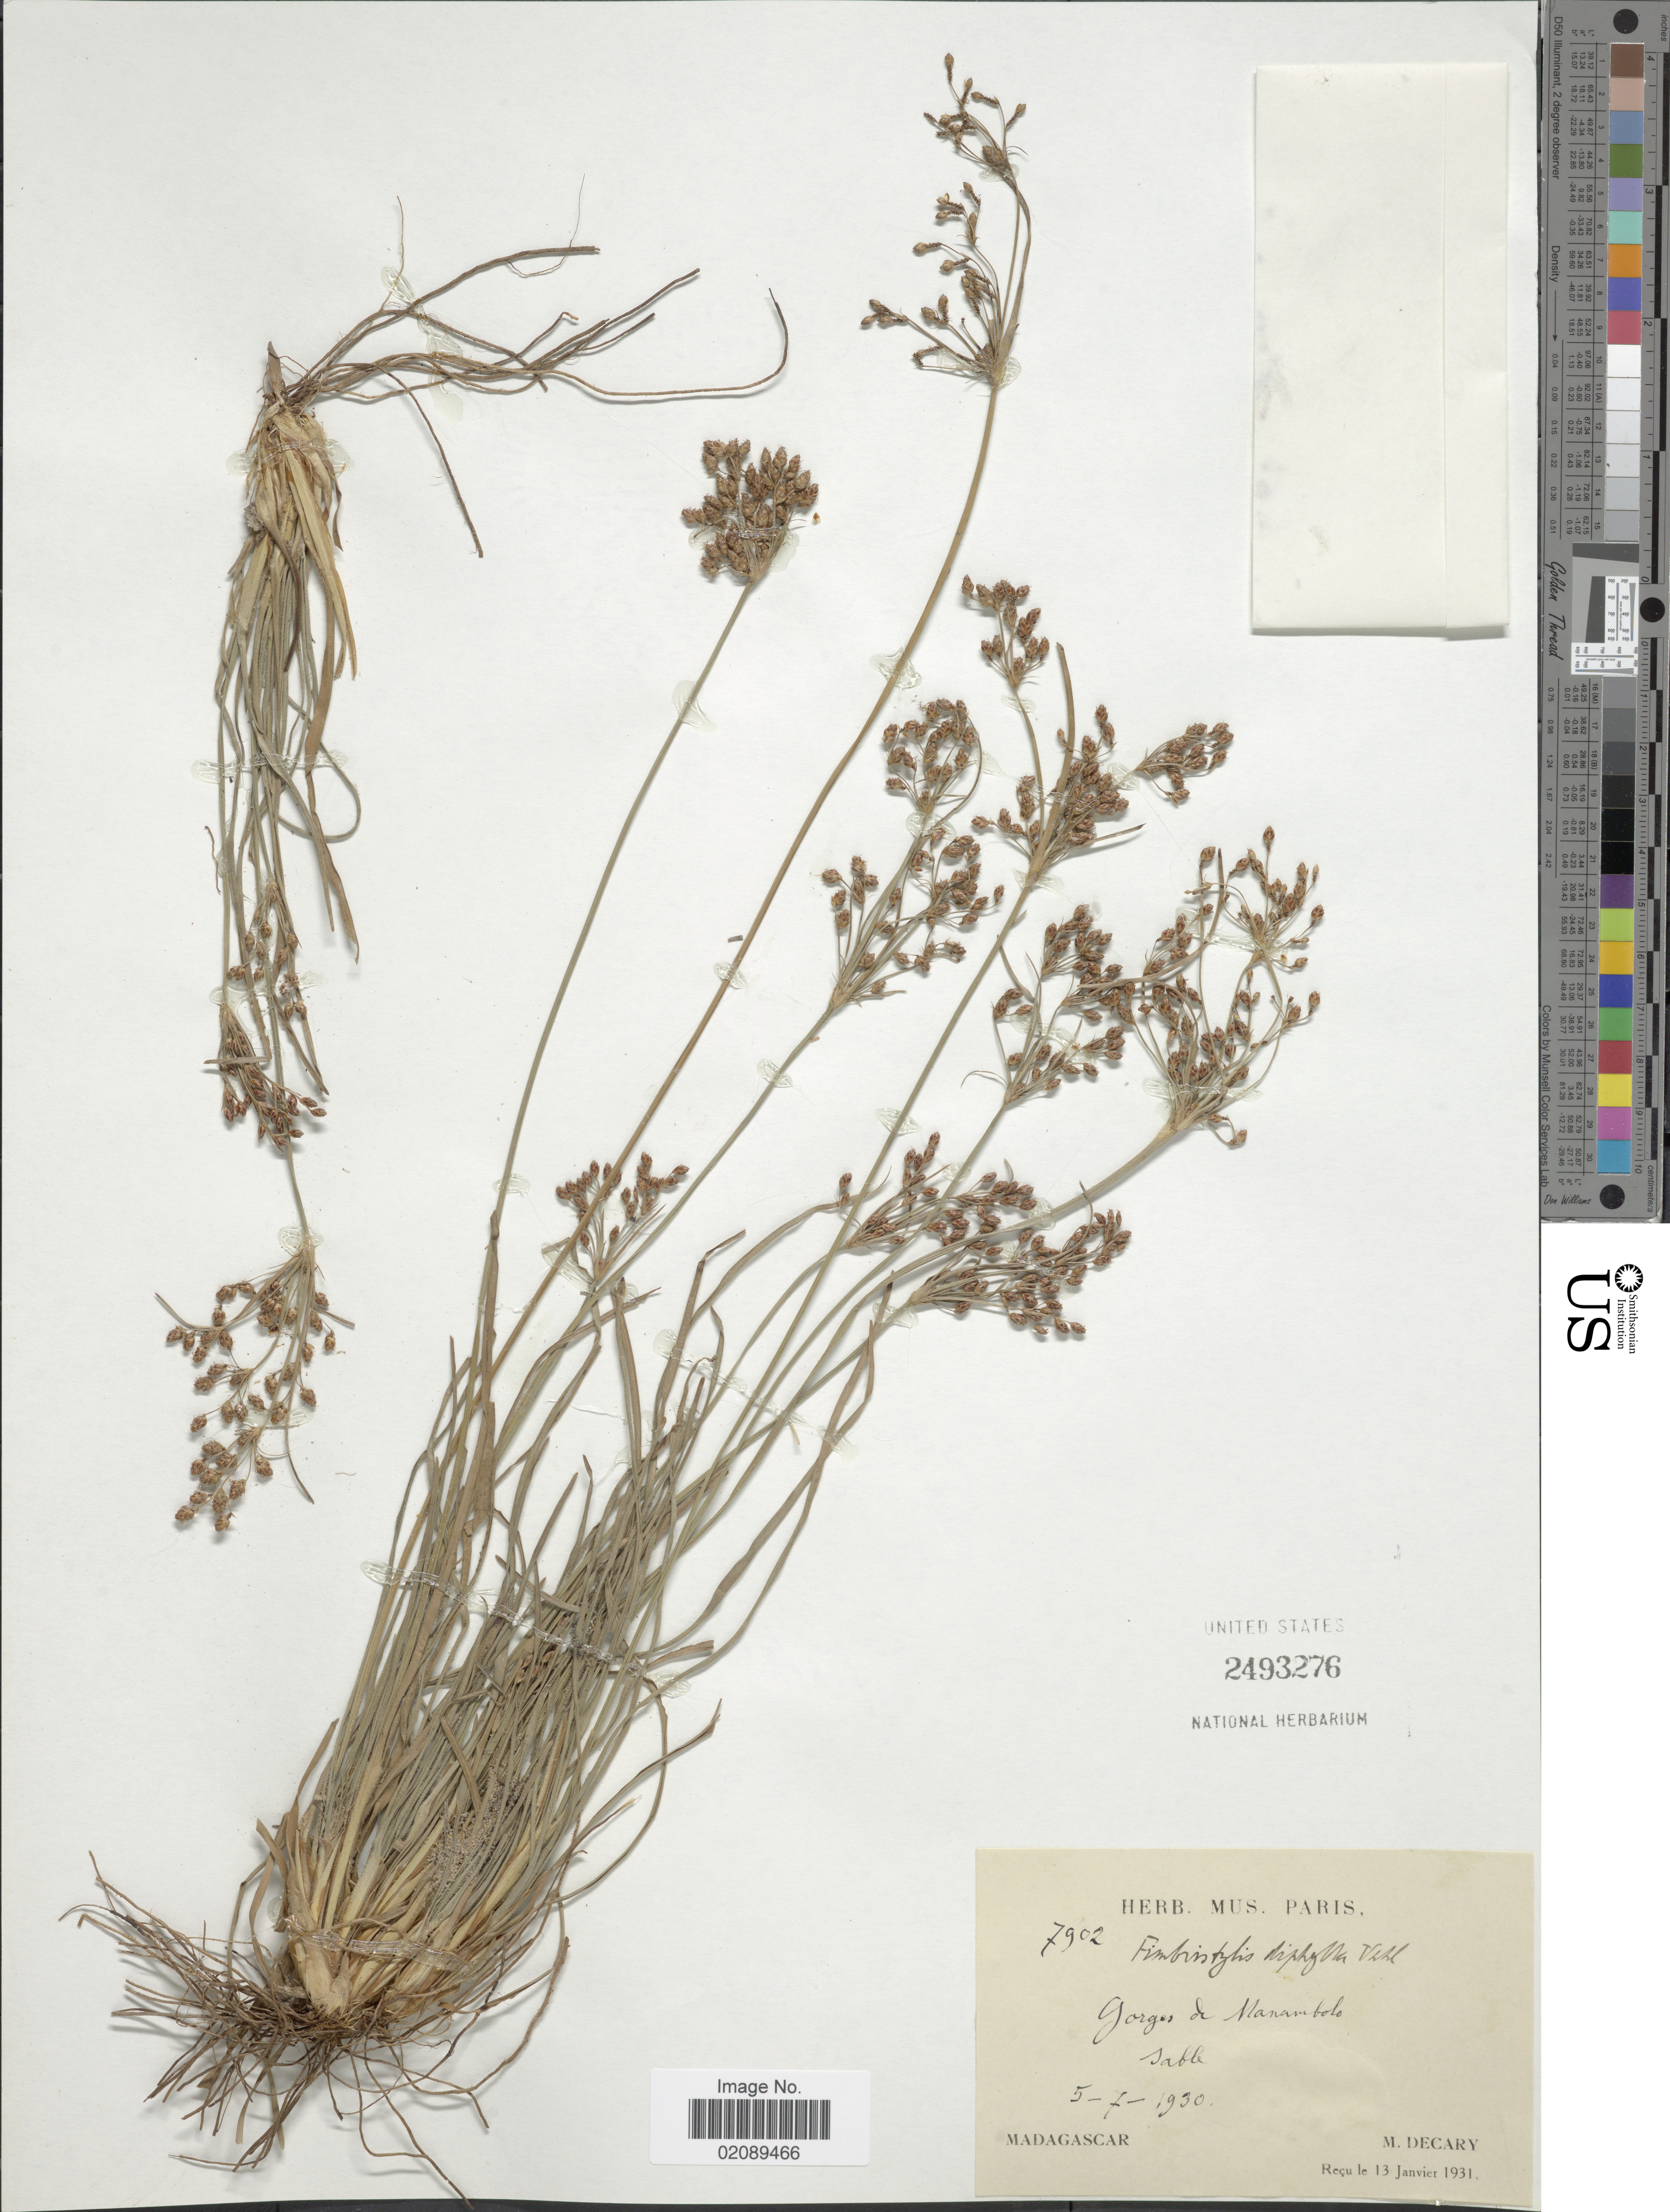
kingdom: Plantae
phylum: Tracheophyta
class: Liliopsida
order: Poales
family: Cyperaceae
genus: Fimbristylis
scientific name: Fimbristylis dichotoma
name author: (L.) Vahl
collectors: R. Decary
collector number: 7902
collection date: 1930-07-05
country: Madagascar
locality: Gorges de Manambolo, Sable [gorges/canyons of Manambolo, in sand]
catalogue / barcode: US 2493276